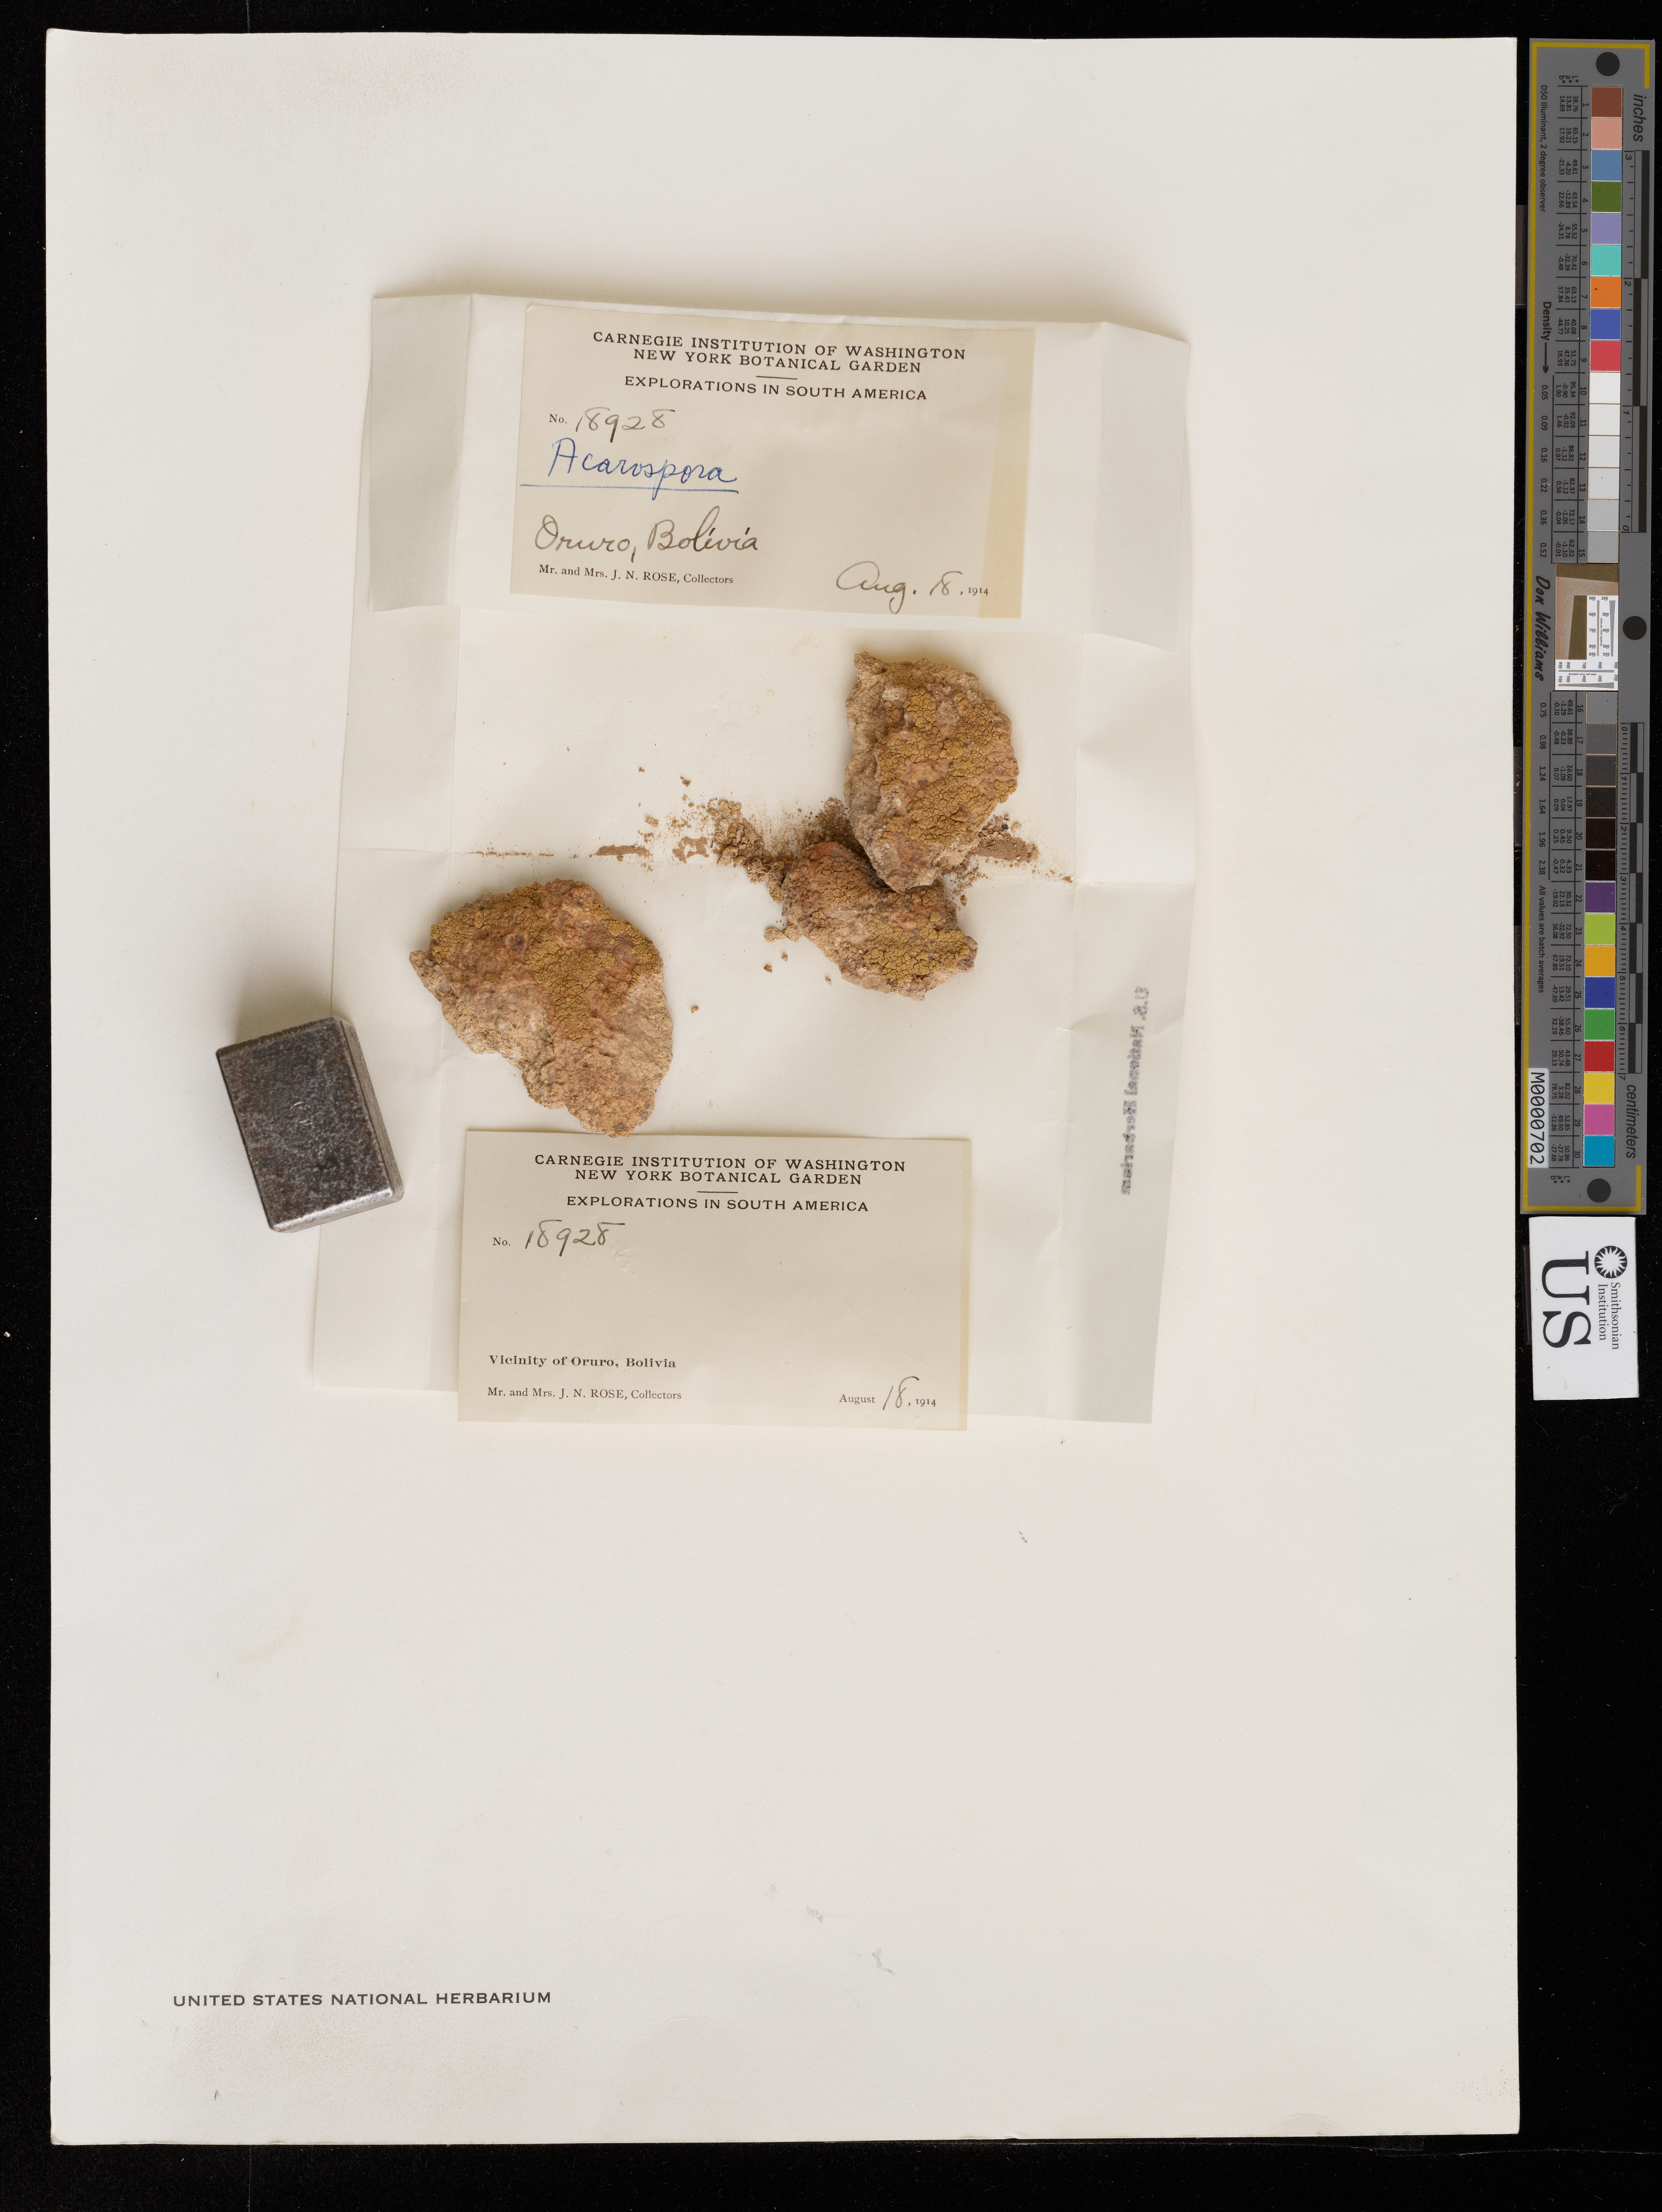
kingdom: Fungi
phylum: Ascomycota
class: Lecanoromycetes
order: Acarosporales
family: Acarosporaceae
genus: Acarospora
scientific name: Acarospora sp.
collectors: J. N. Rose & L. B. Rose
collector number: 18928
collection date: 1914-08-18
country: Bolivia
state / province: Oruro